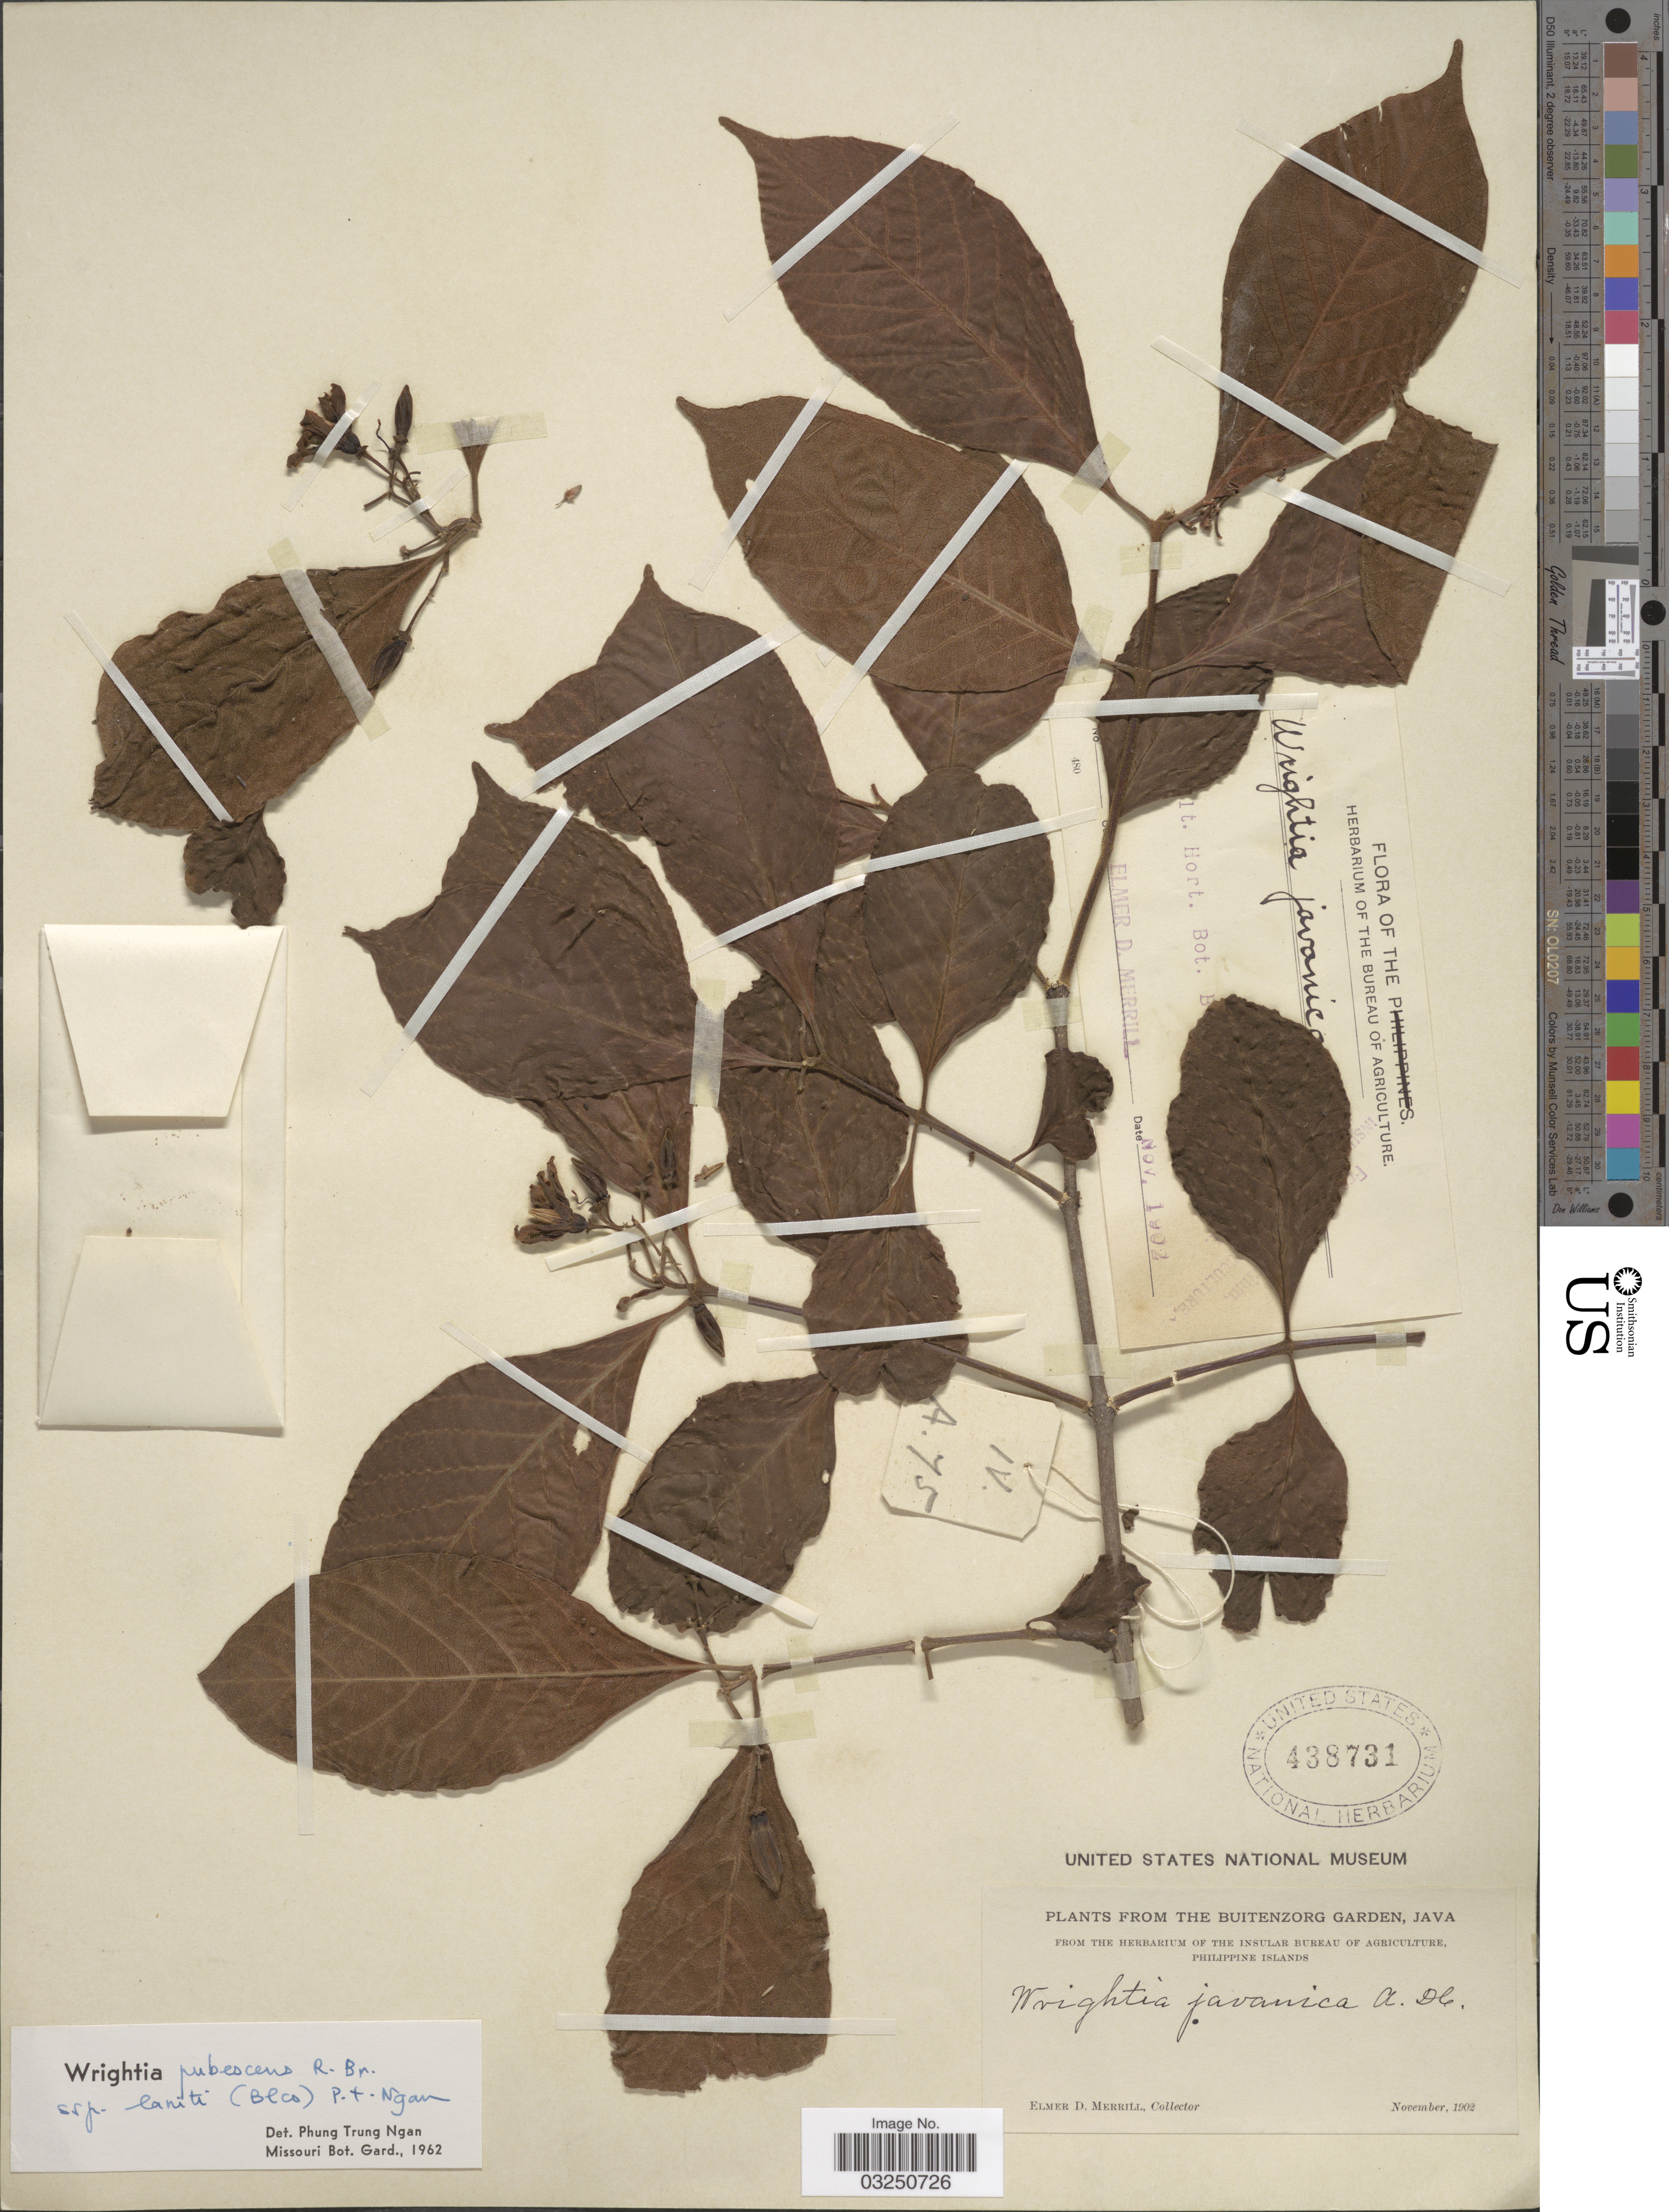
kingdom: Plantae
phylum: Tracheophyta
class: Magnoliopsida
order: Gentianales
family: Apocynaceae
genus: Wrightia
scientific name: Wrightia pubescens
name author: R. Br.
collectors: E. D. Merrill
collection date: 1902-11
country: Indonesia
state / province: Java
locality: The Buitenzorg Garden.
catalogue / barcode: US 438731